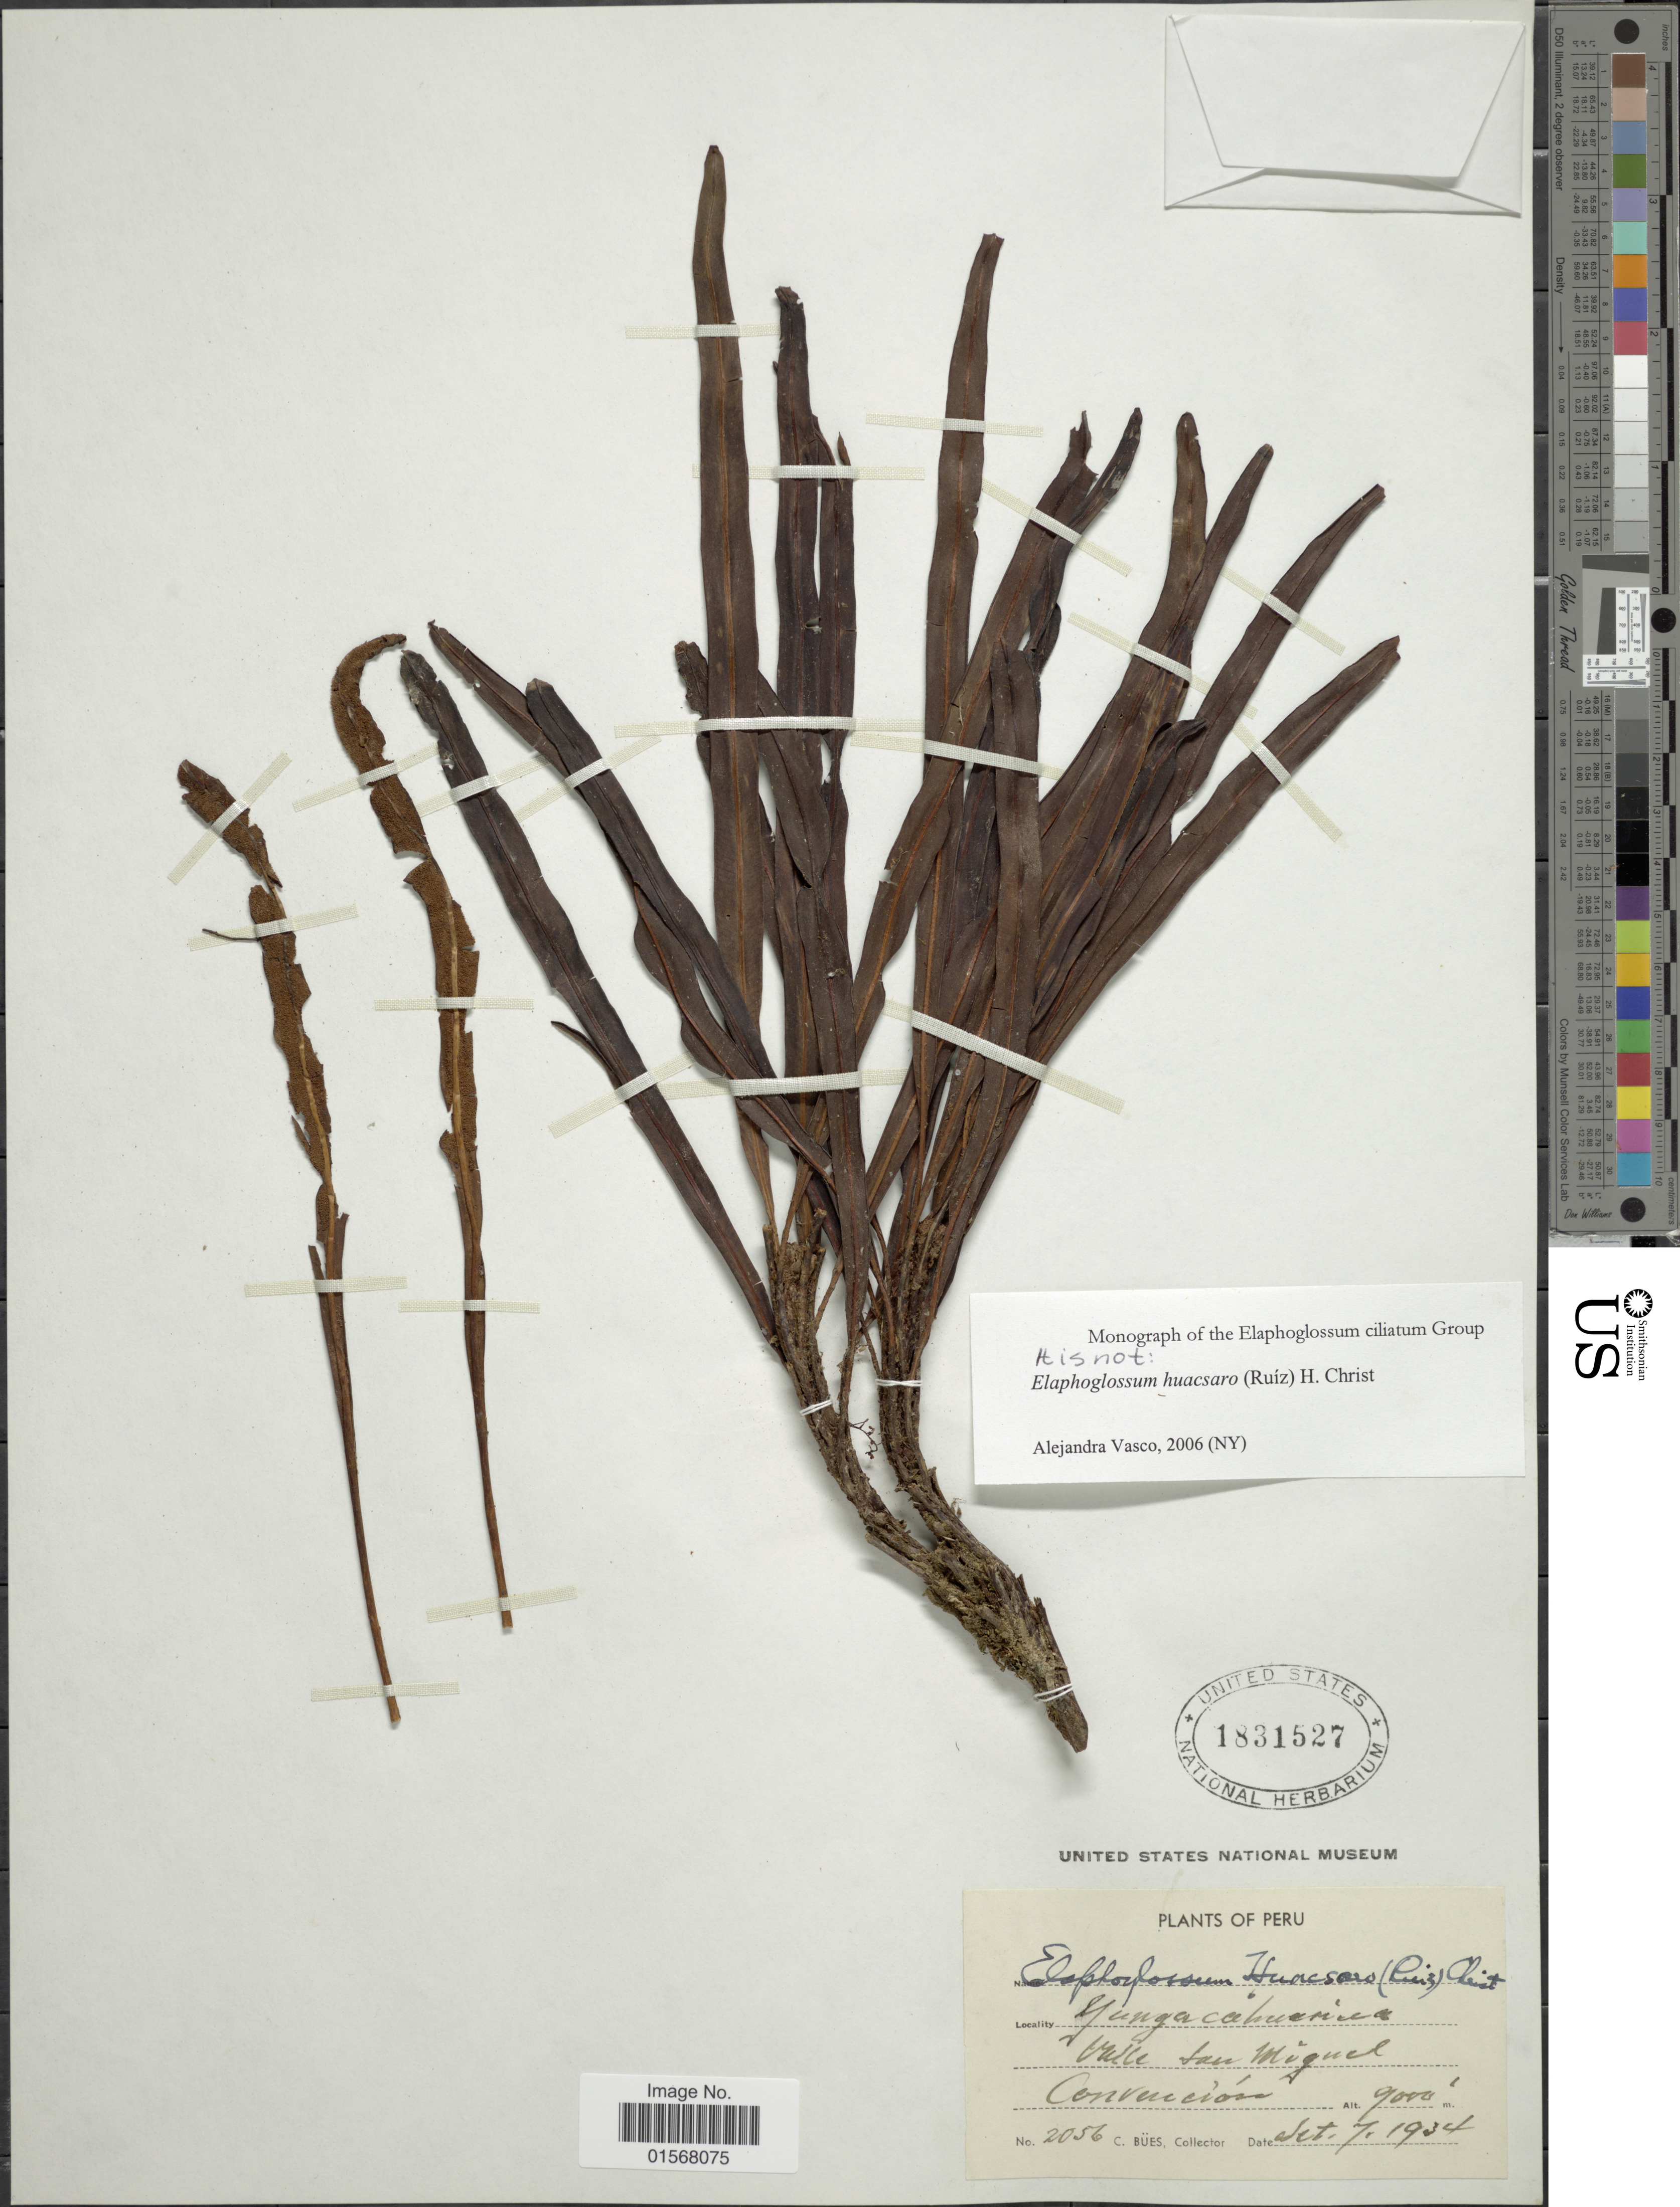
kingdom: Plantae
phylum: Tracheophyta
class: Polypodiopsida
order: Polypodiales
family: Dryopteridaceae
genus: Elaphoglossum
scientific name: Elaphoglossum sp.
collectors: C. Bues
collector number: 2056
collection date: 1934-02-07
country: Peru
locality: Yungacahuerica, Valle San Miguel, Convercion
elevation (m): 2743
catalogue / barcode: US 1831527